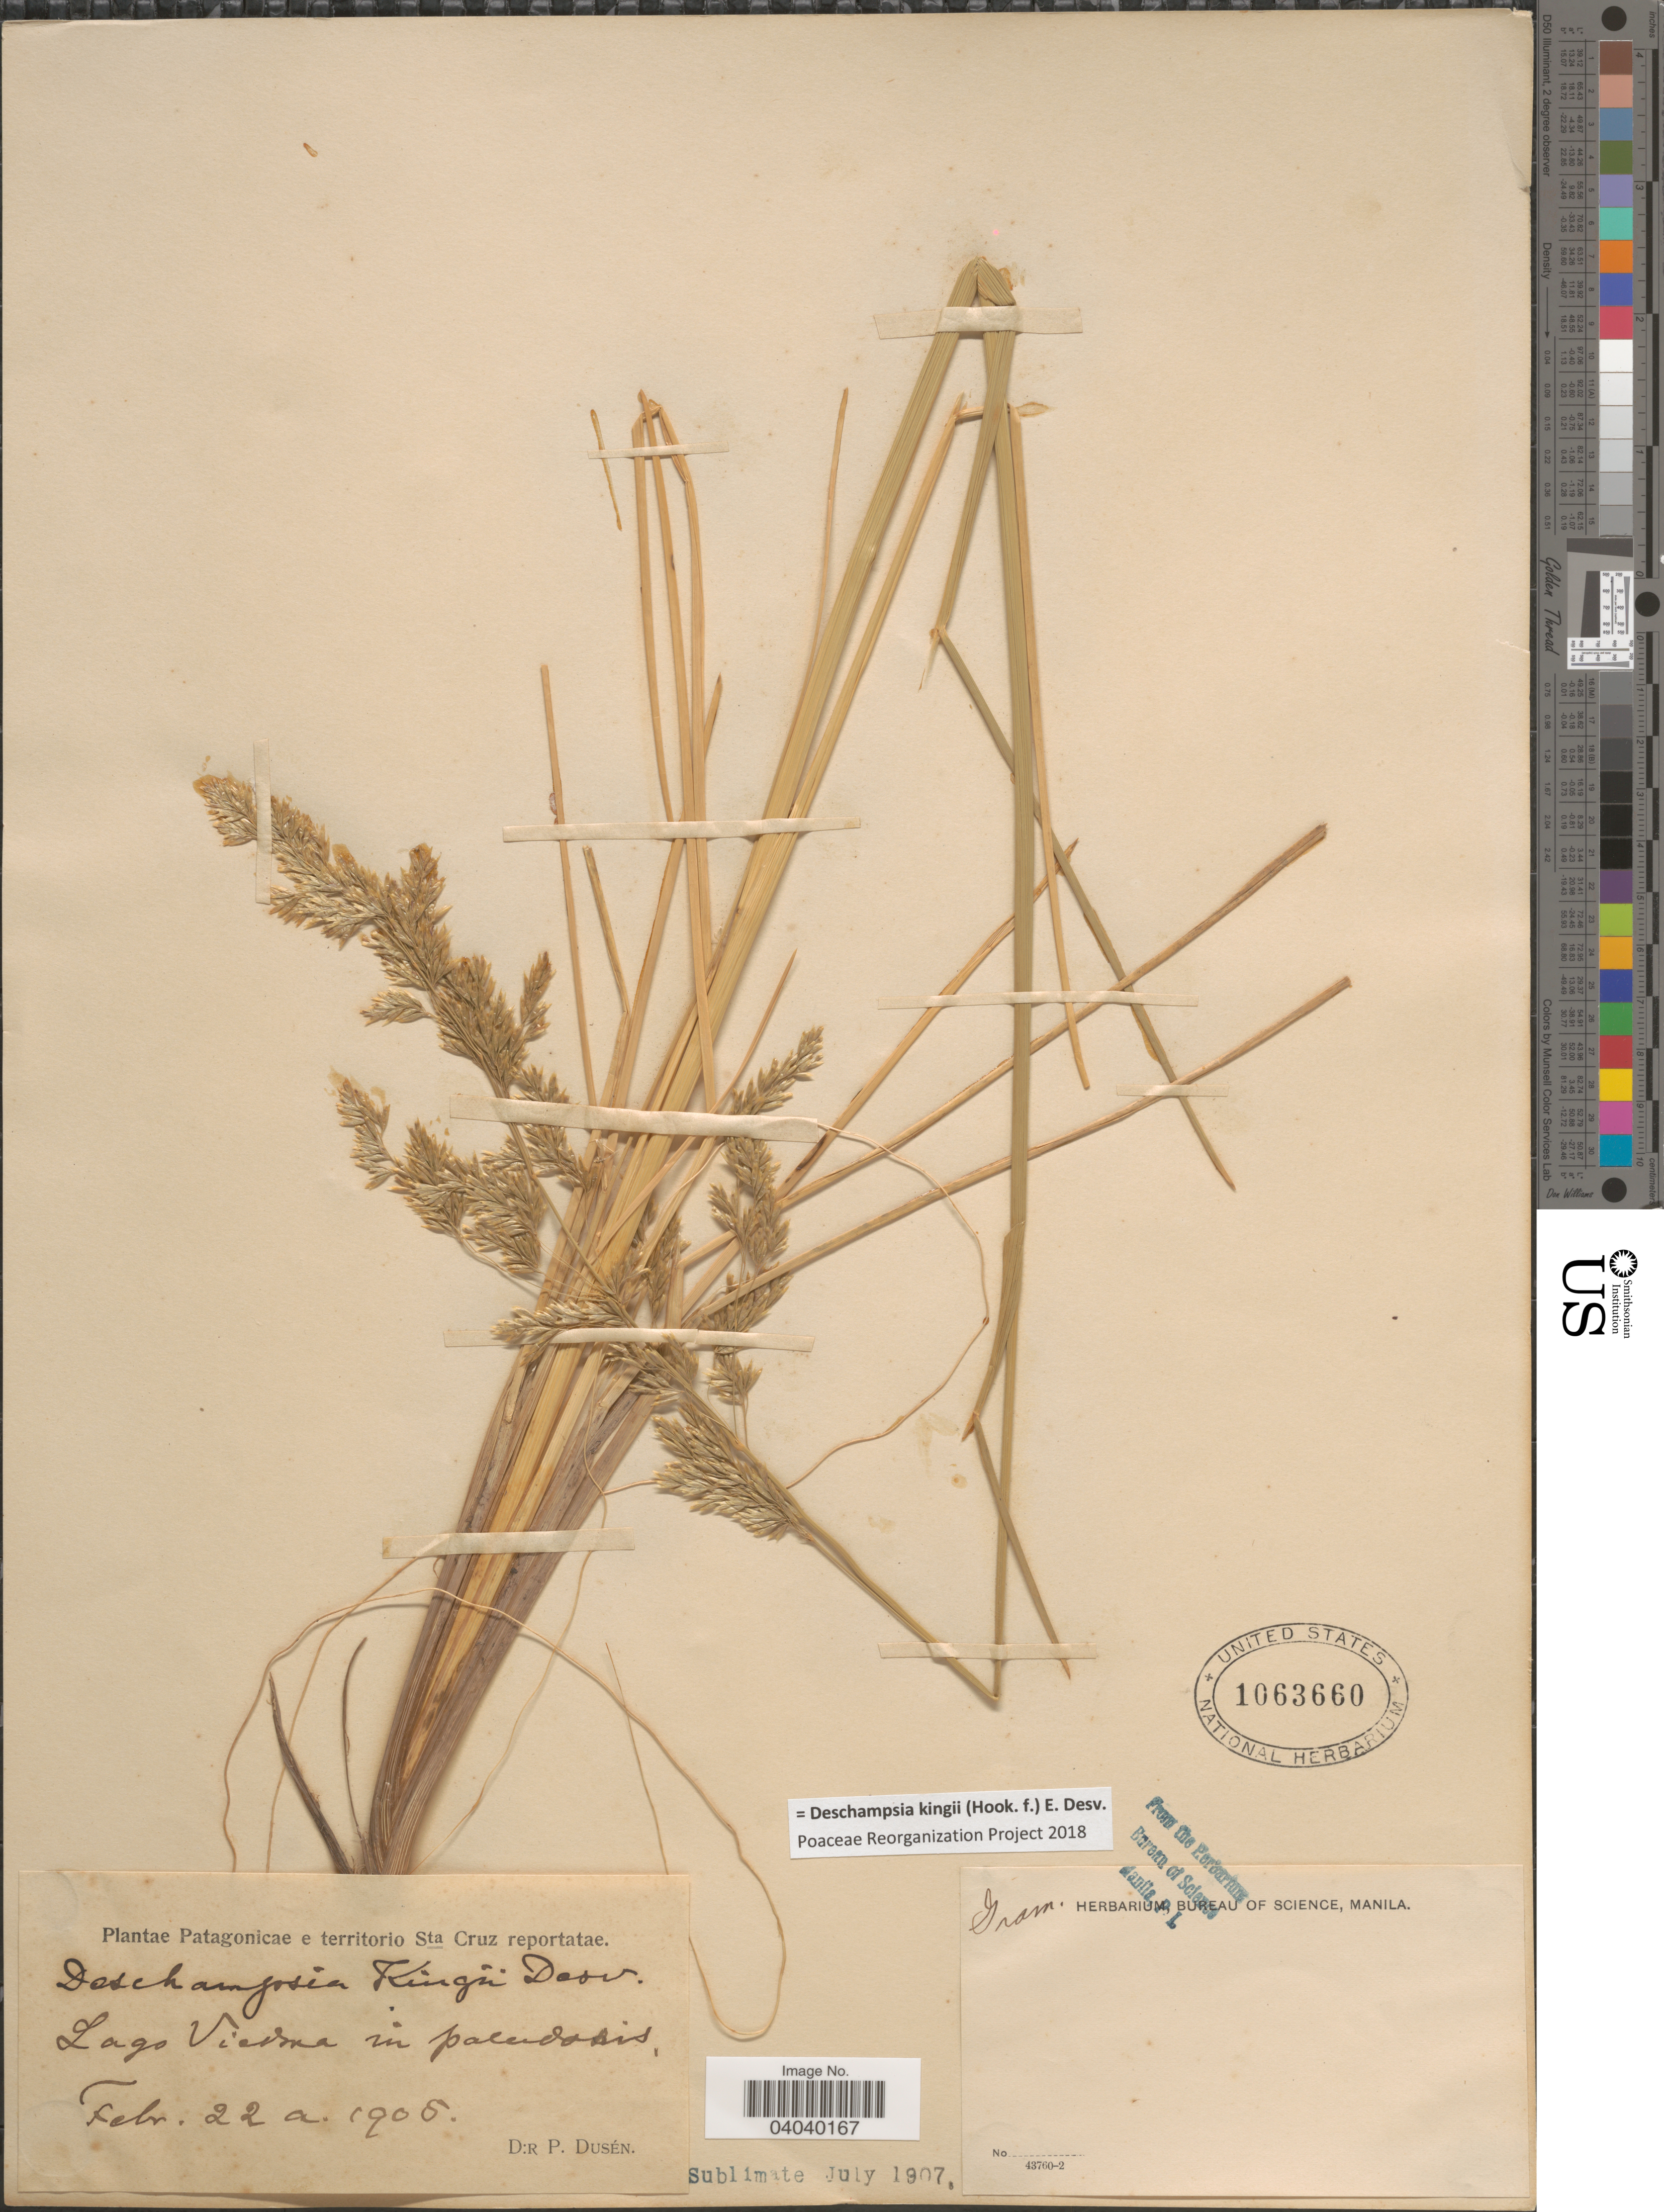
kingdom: Plantae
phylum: Tracheophyta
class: Liliopsida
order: Poales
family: Poaceae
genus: Deschampsia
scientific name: Deschampsia kingii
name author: (Hook. f.) É. Desv.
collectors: P. Dusén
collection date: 1905-02-22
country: Argentina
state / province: Santa Cruz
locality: Patagonicae e territorio Sta Cruz. Lago Viedma in paludosis.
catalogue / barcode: US 1063660